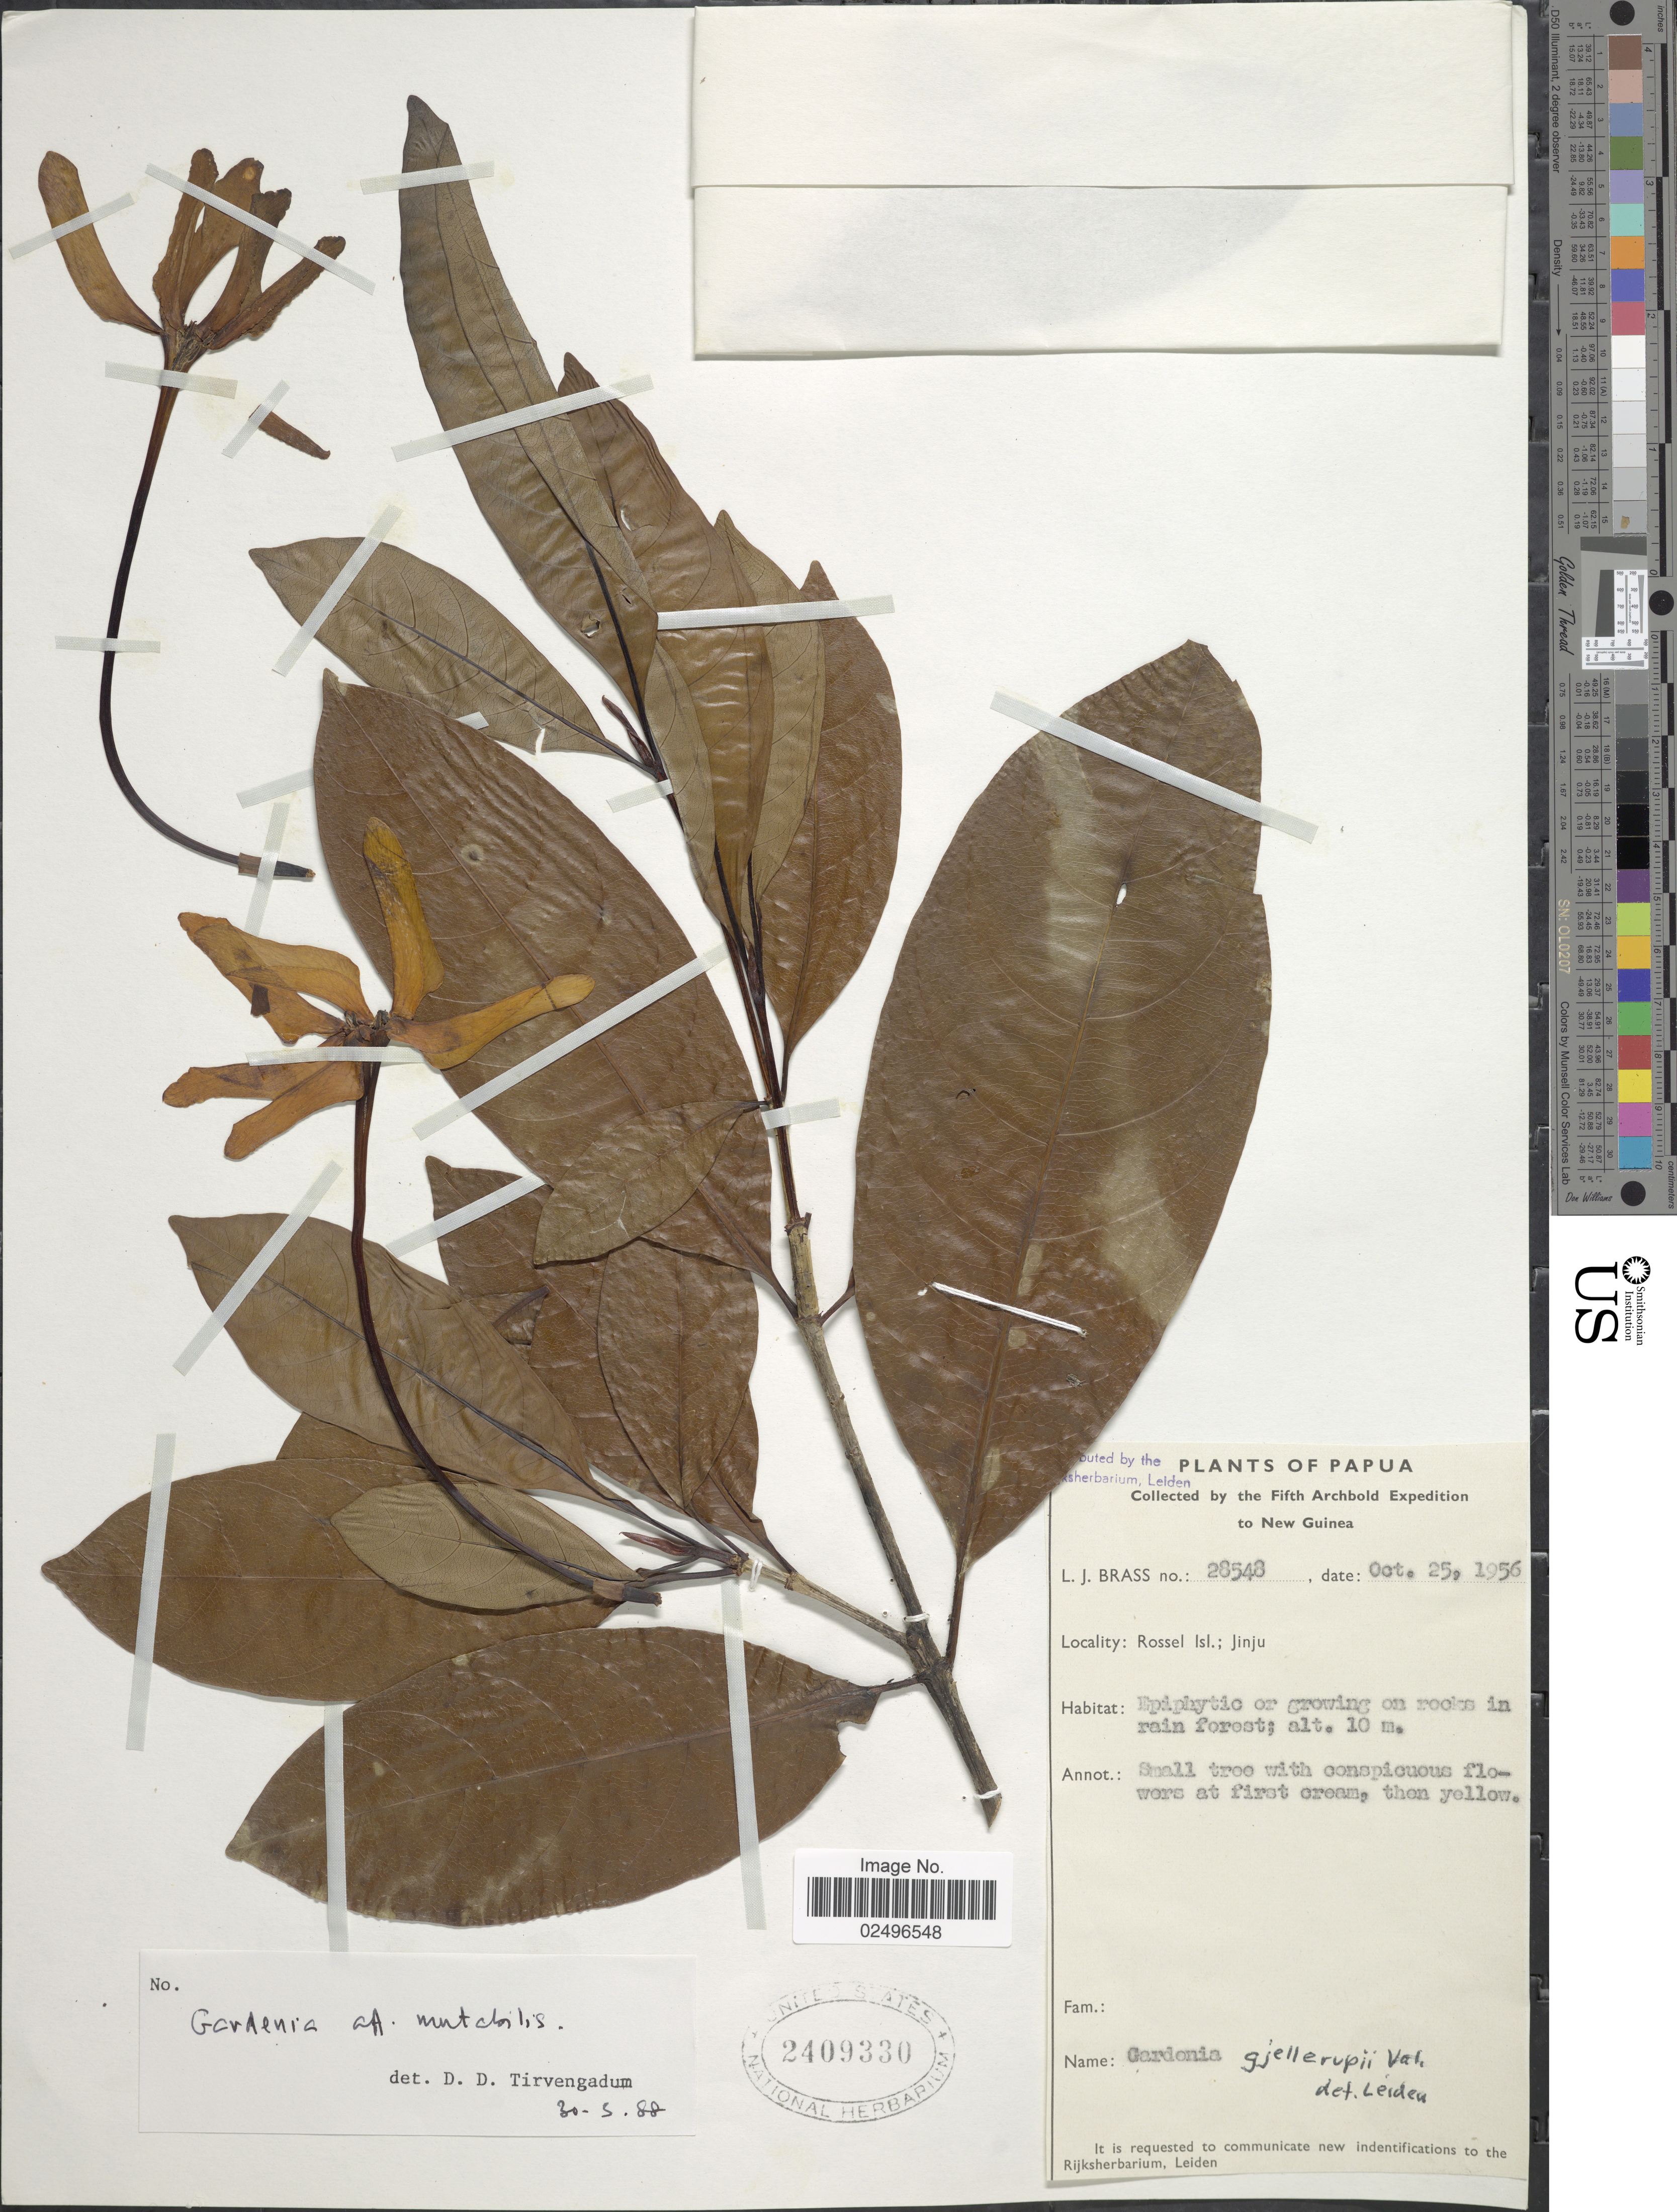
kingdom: Plantae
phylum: Tracheophyta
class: Magnoliopsida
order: Gentianales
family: Rubiaceae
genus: Gardenia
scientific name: Gardenia mutabilis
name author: Reinw.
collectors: L. J. Brass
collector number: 28548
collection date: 1956-10-25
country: Papua New Guinea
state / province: Milne Bay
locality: Papua, Rossel Isl., Jinju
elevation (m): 10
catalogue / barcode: US 2409330